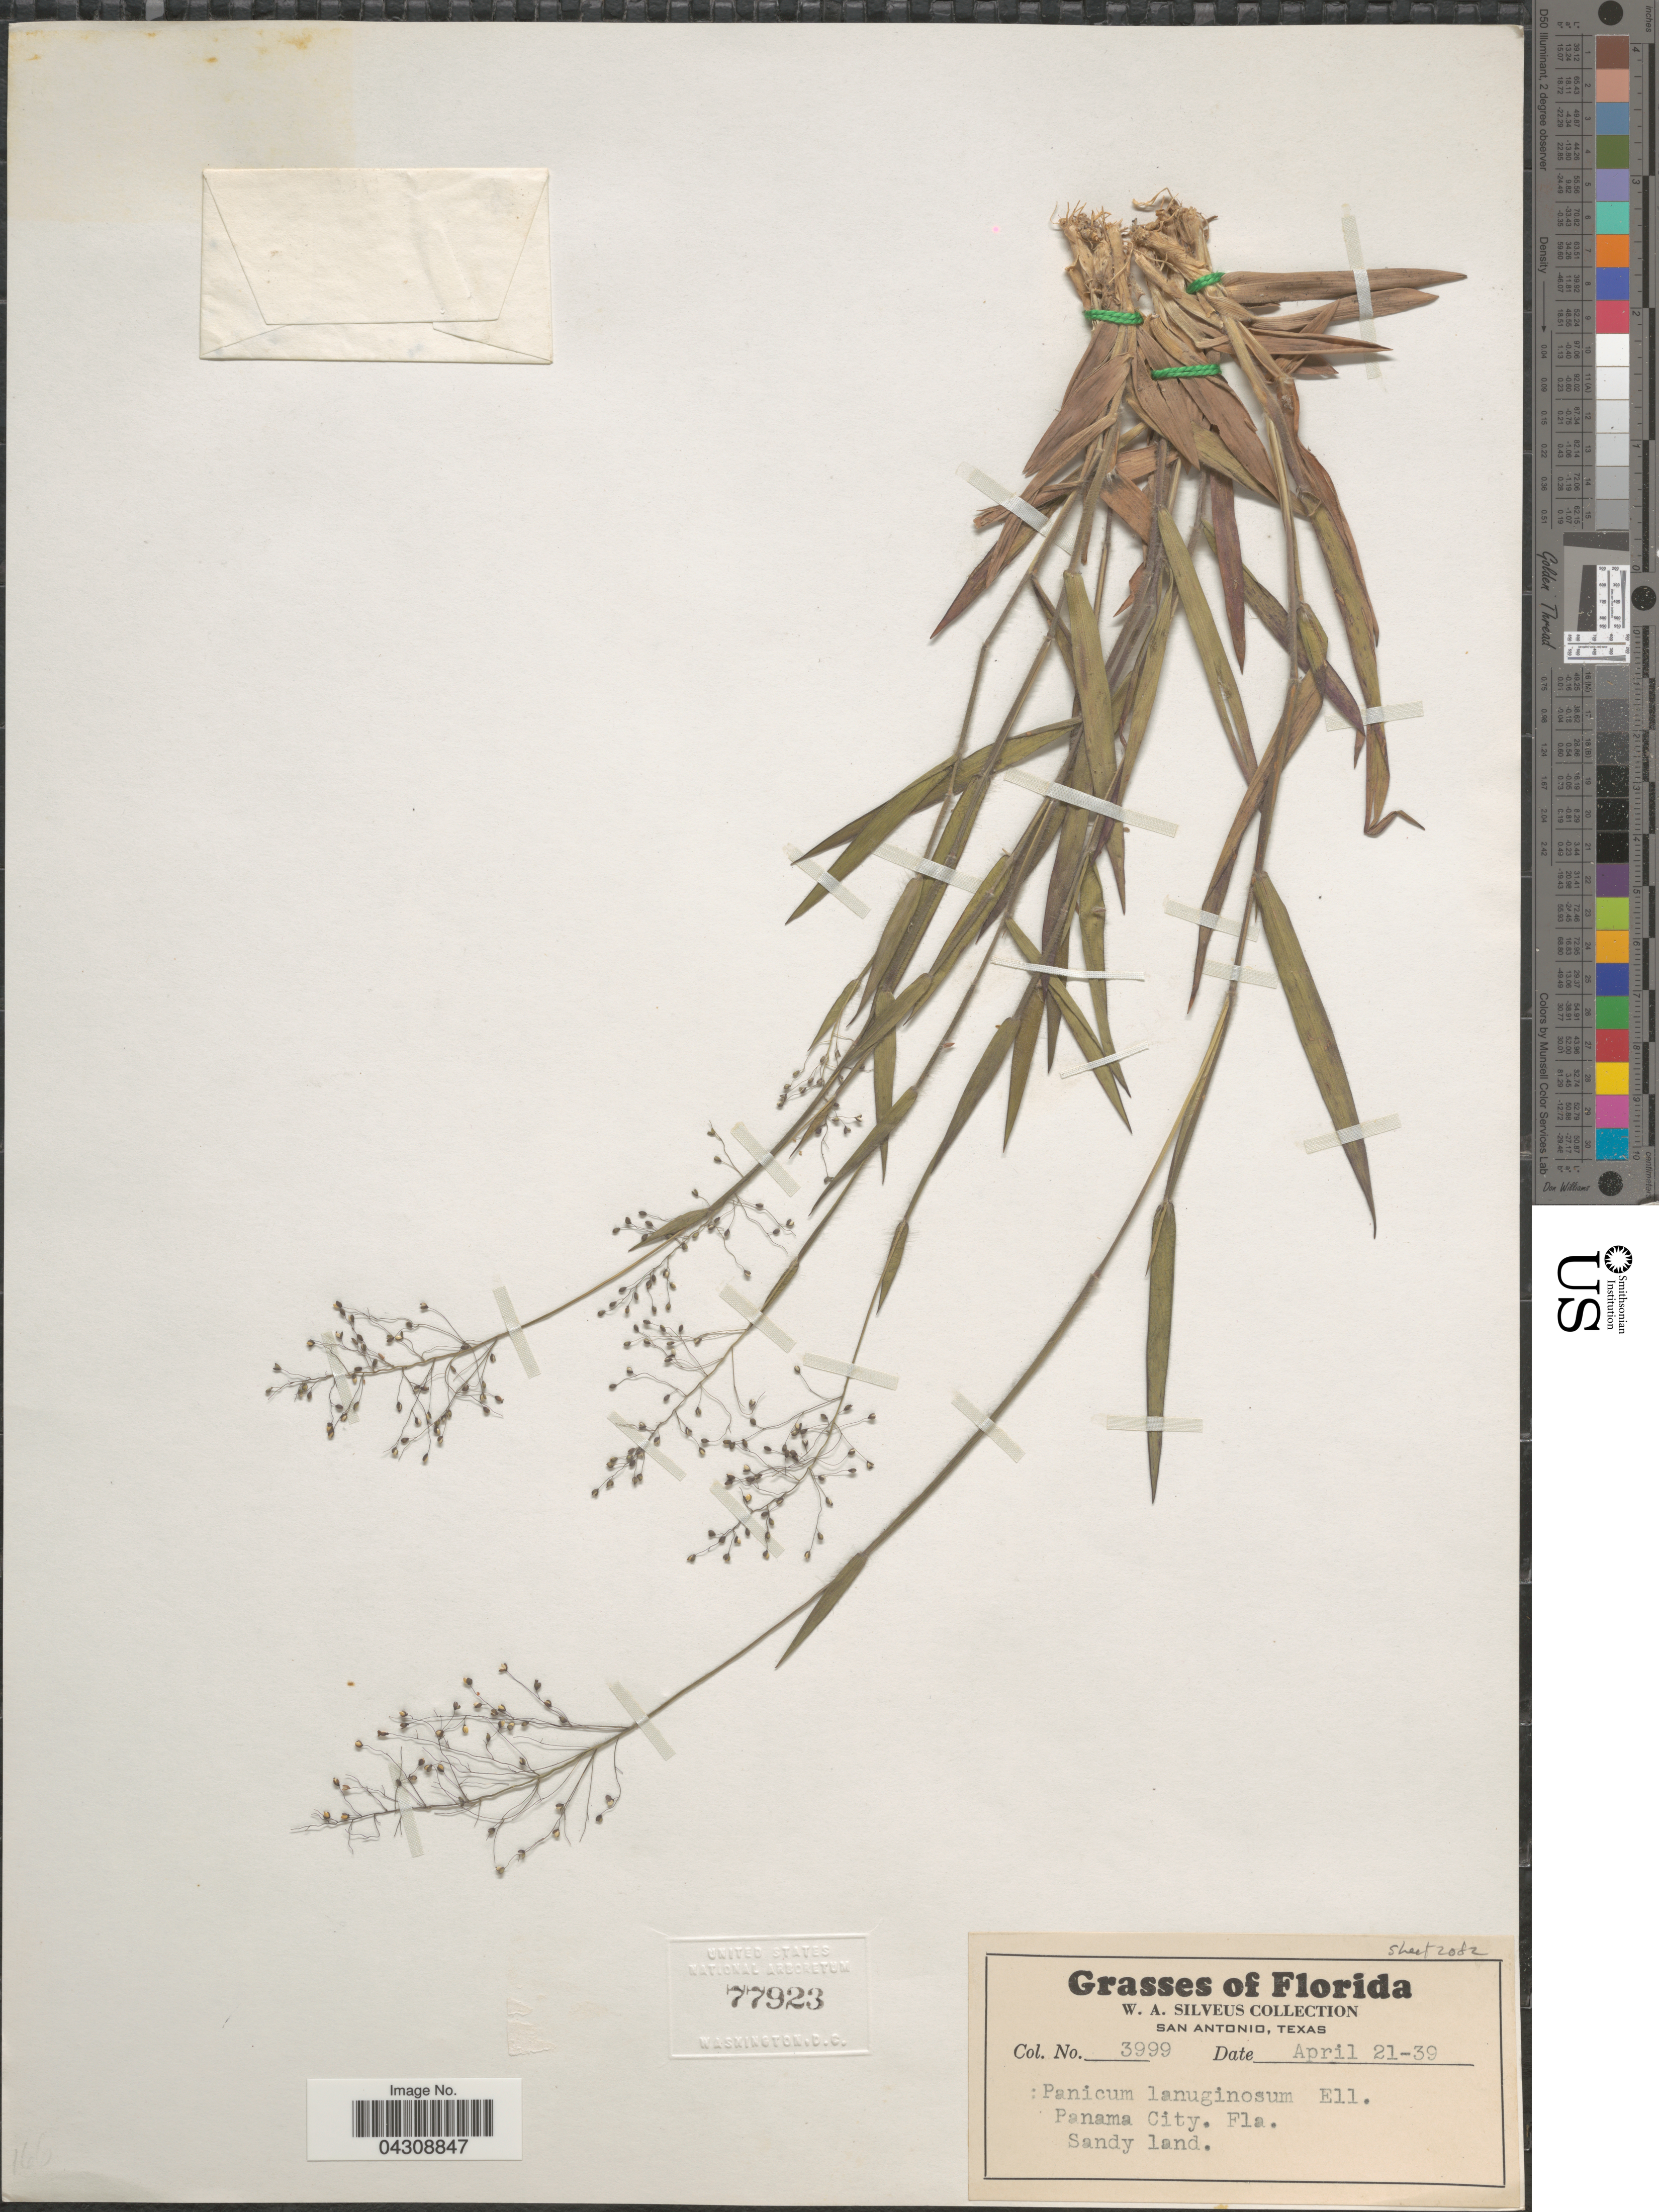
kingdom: Plantae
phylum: Tracheophyta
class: Liliopsida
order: Poales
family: Poaceae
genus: Dichanthelium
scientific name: Dichanthelium acuminatum var. acuminatum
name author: (Sw.) Gould & C.A. Clark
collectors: W. Silveus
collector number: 3999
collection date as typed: Transcribed d/m/y: 21/4/39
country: United States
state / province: Florida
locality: Panama City, Sandy land.